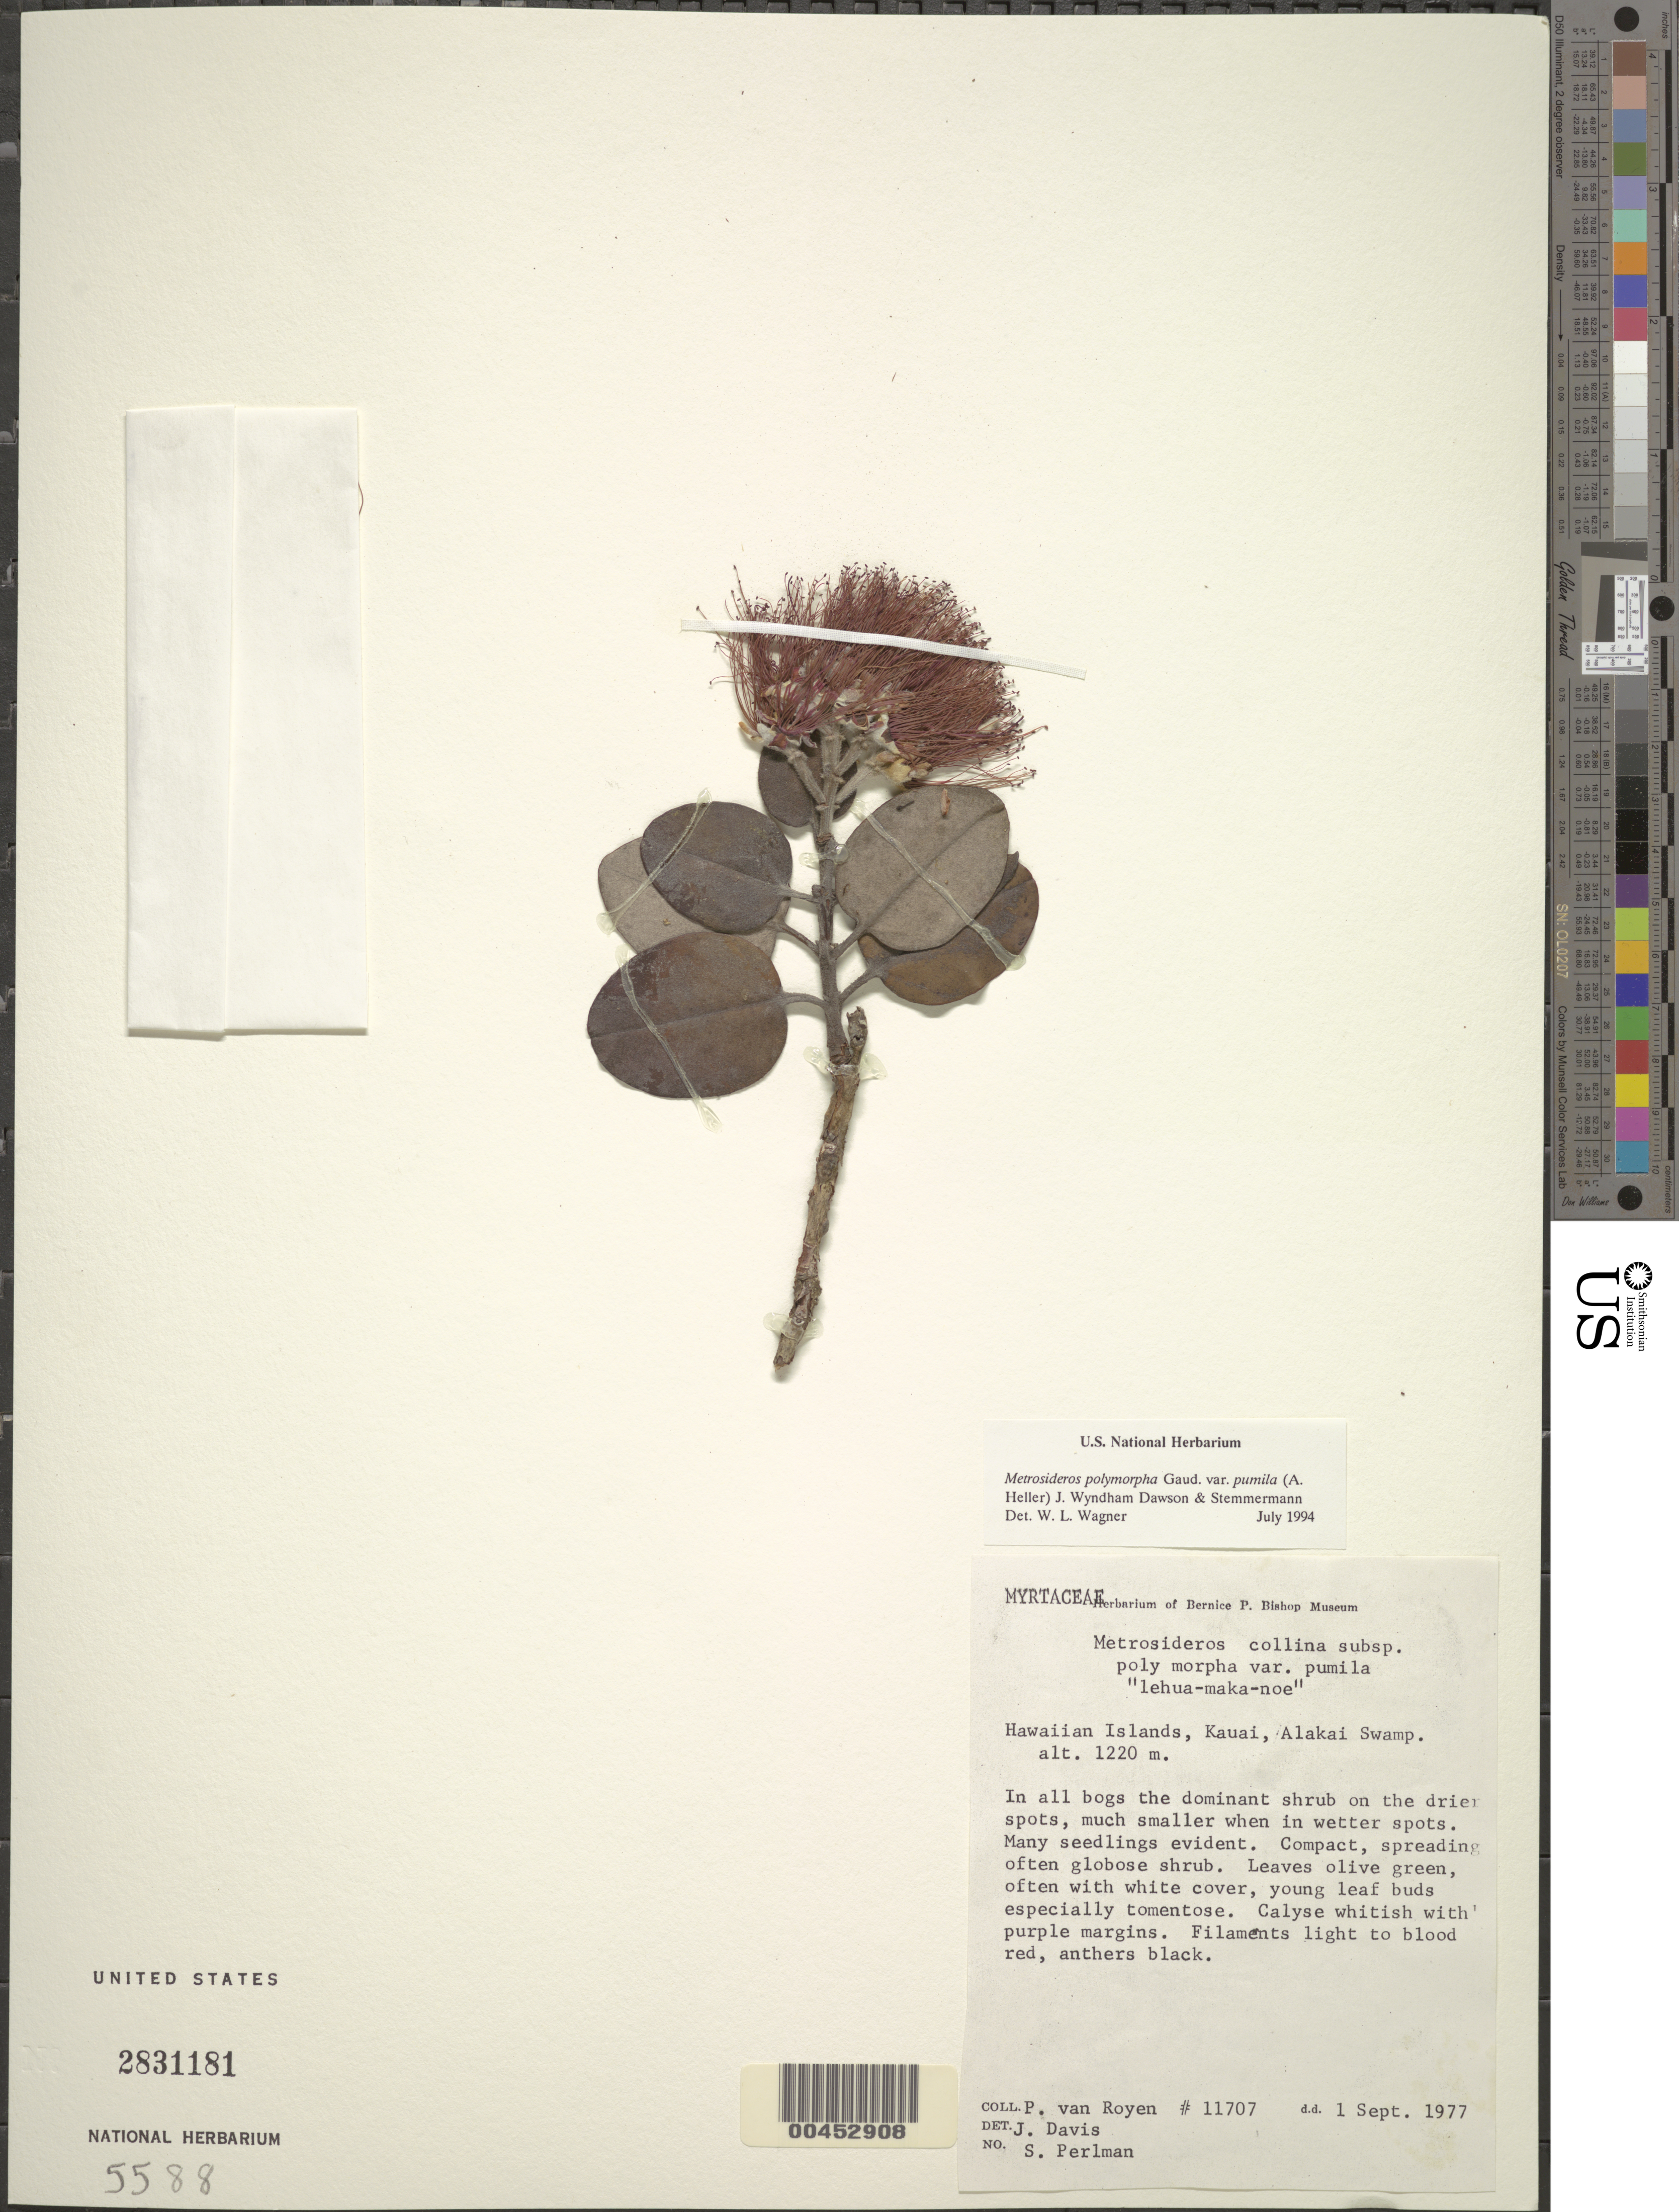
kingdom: Plantae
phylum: Tracheophyta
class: Magnoliopsida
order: Myrtales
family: Myrtaceae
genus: Metrosideros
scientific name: Metrosideros polymorpha var. pumila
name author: (A. Heller) J.W. Dawson & Stemmerm.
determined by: Wagner, W. L., (BOT), Smithsonian Institution - National Museum of Natural History (UNITED STATES)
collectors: P. van Royen, J. Davis & S. P. Perlman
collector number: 11707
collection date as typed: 1 Sep 1977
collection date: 1977-09-01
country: United States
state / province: Hawaii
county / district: Kauai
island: Kaua'i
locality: Alakai Swamp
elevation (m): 1220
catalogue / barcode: US 2831181